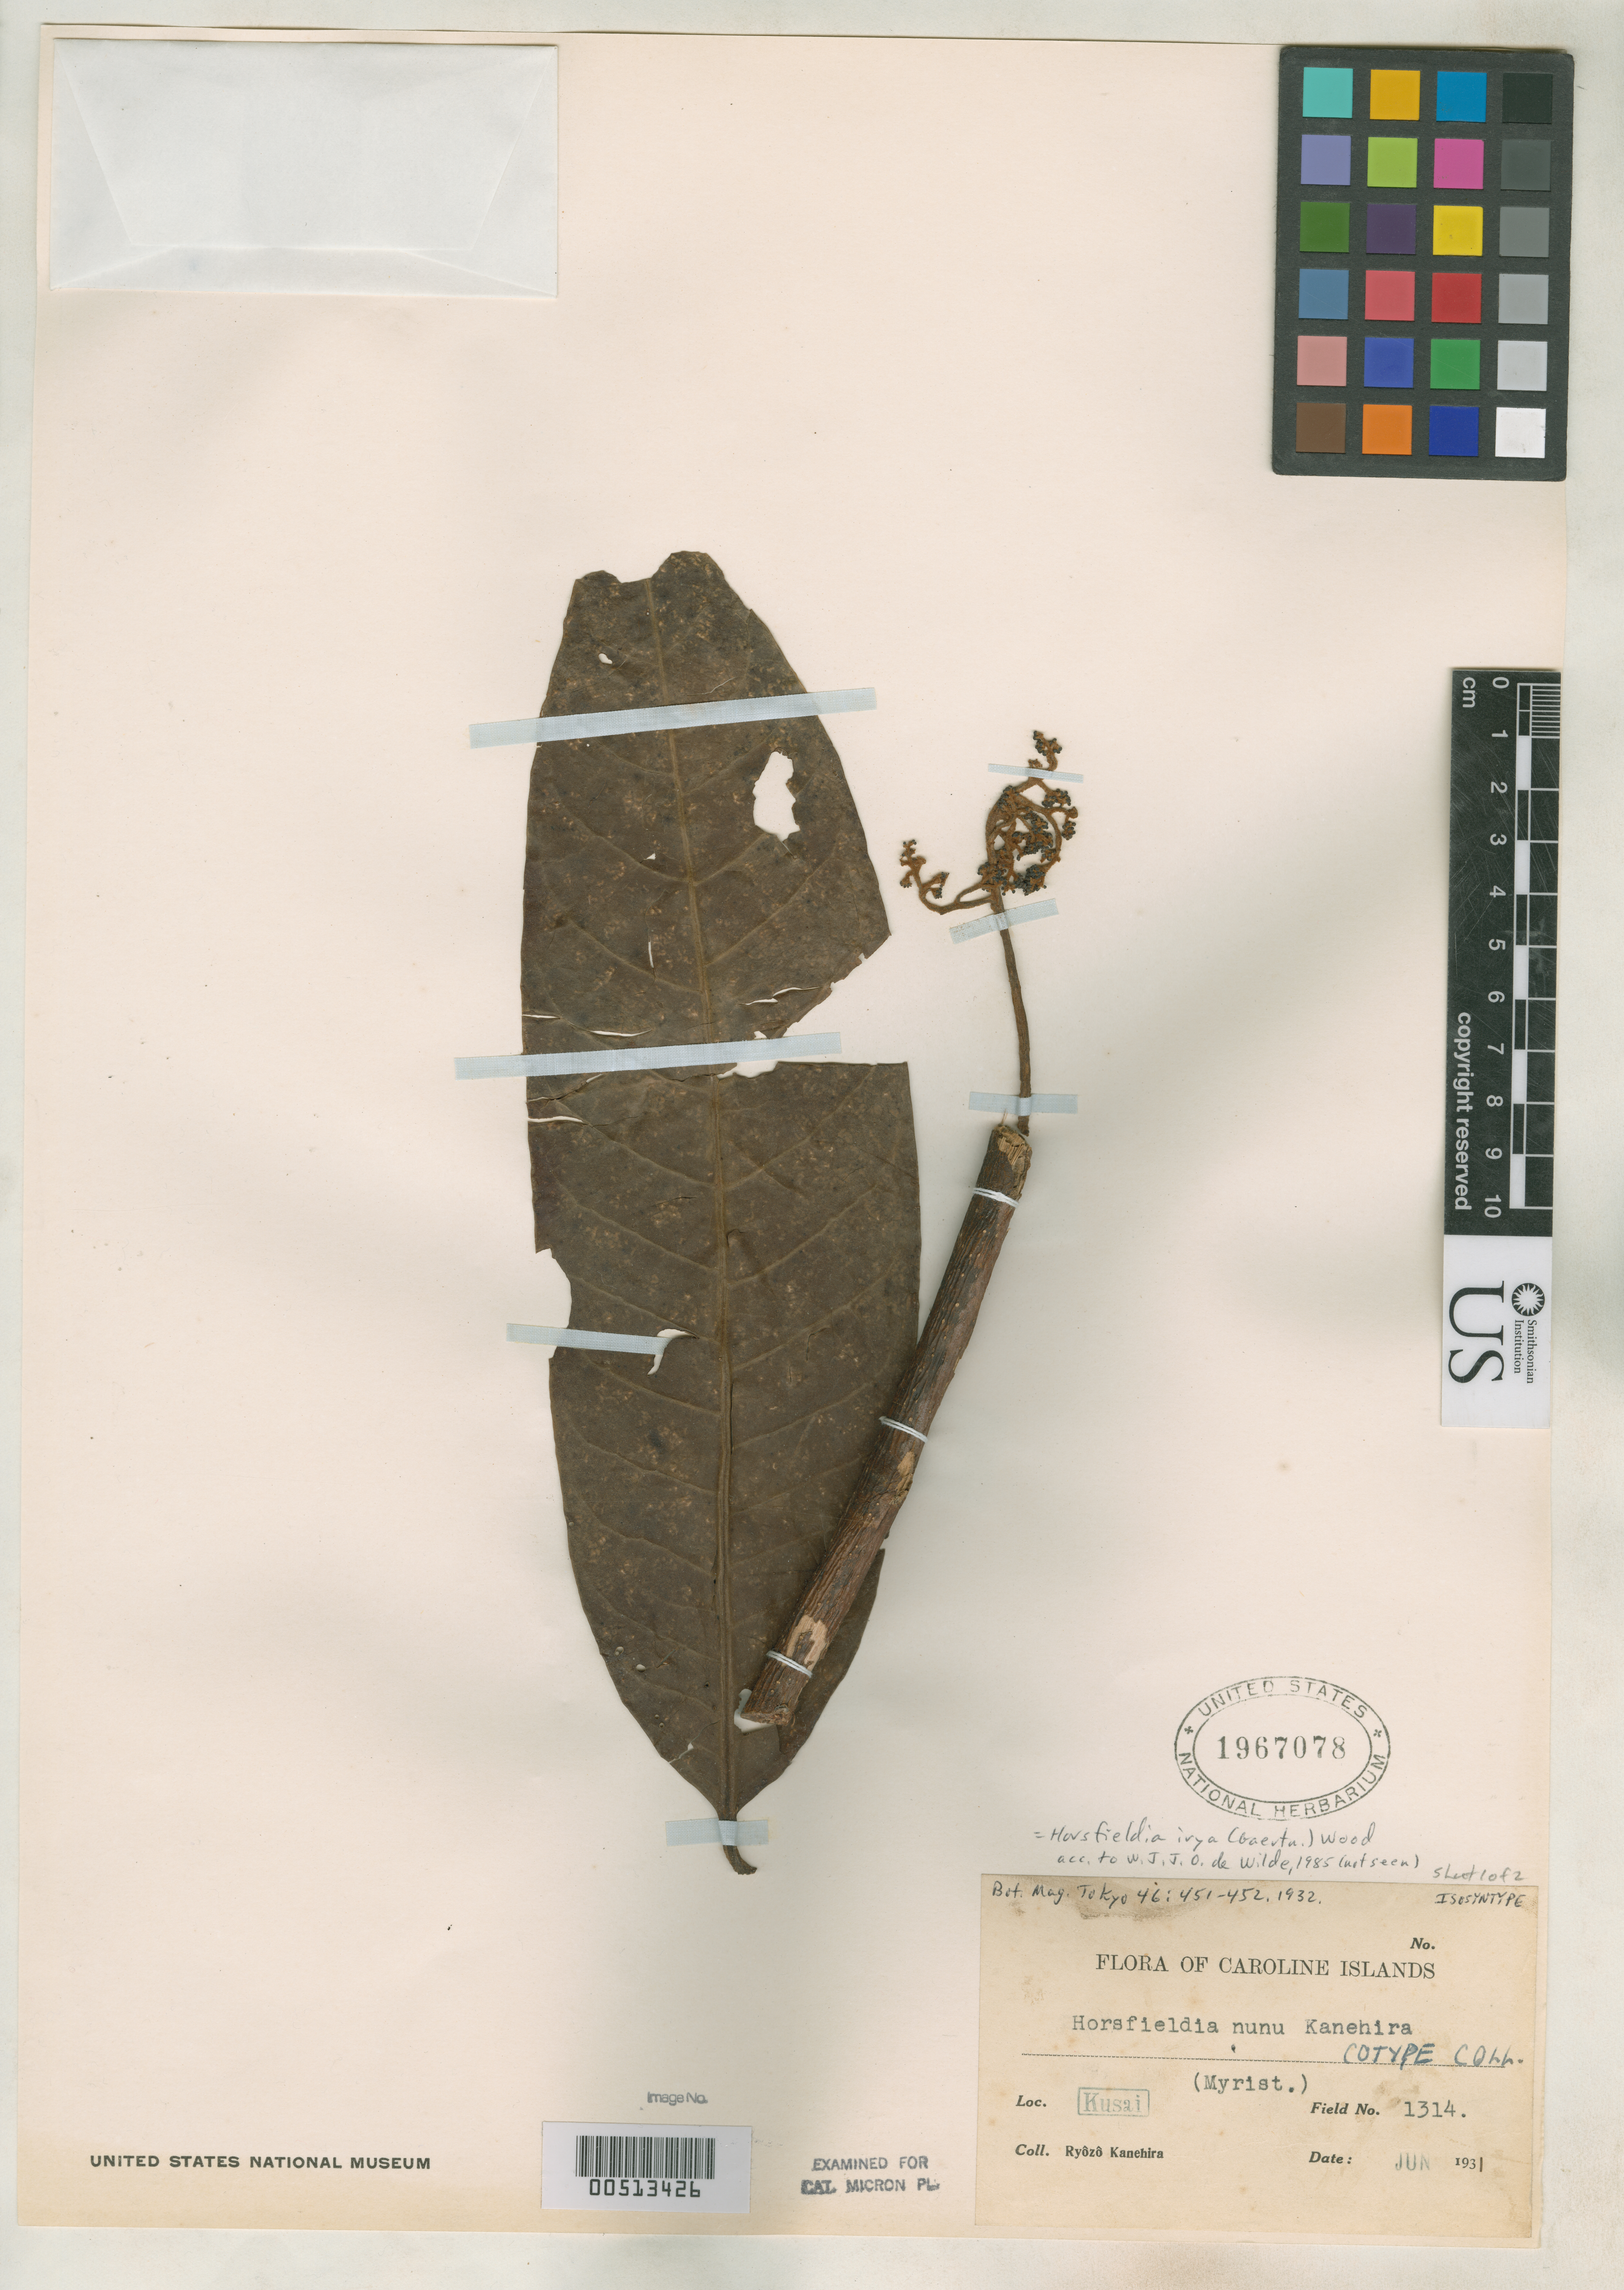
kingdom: Plantae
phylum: Tracheophyta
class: Magnoliopsida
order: Magnoliales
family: Myristicaceae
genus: Horsfieldia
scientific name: Horsfieldia nunu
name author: Kaneh.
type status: Isosyntype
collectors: R. Kanehira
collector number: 1314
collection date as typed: Jun 1931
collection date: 1931-06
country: Micronesia, Federated States of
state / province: Kosrae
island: Kosrae [Kusaie]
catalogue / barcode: US 1967078